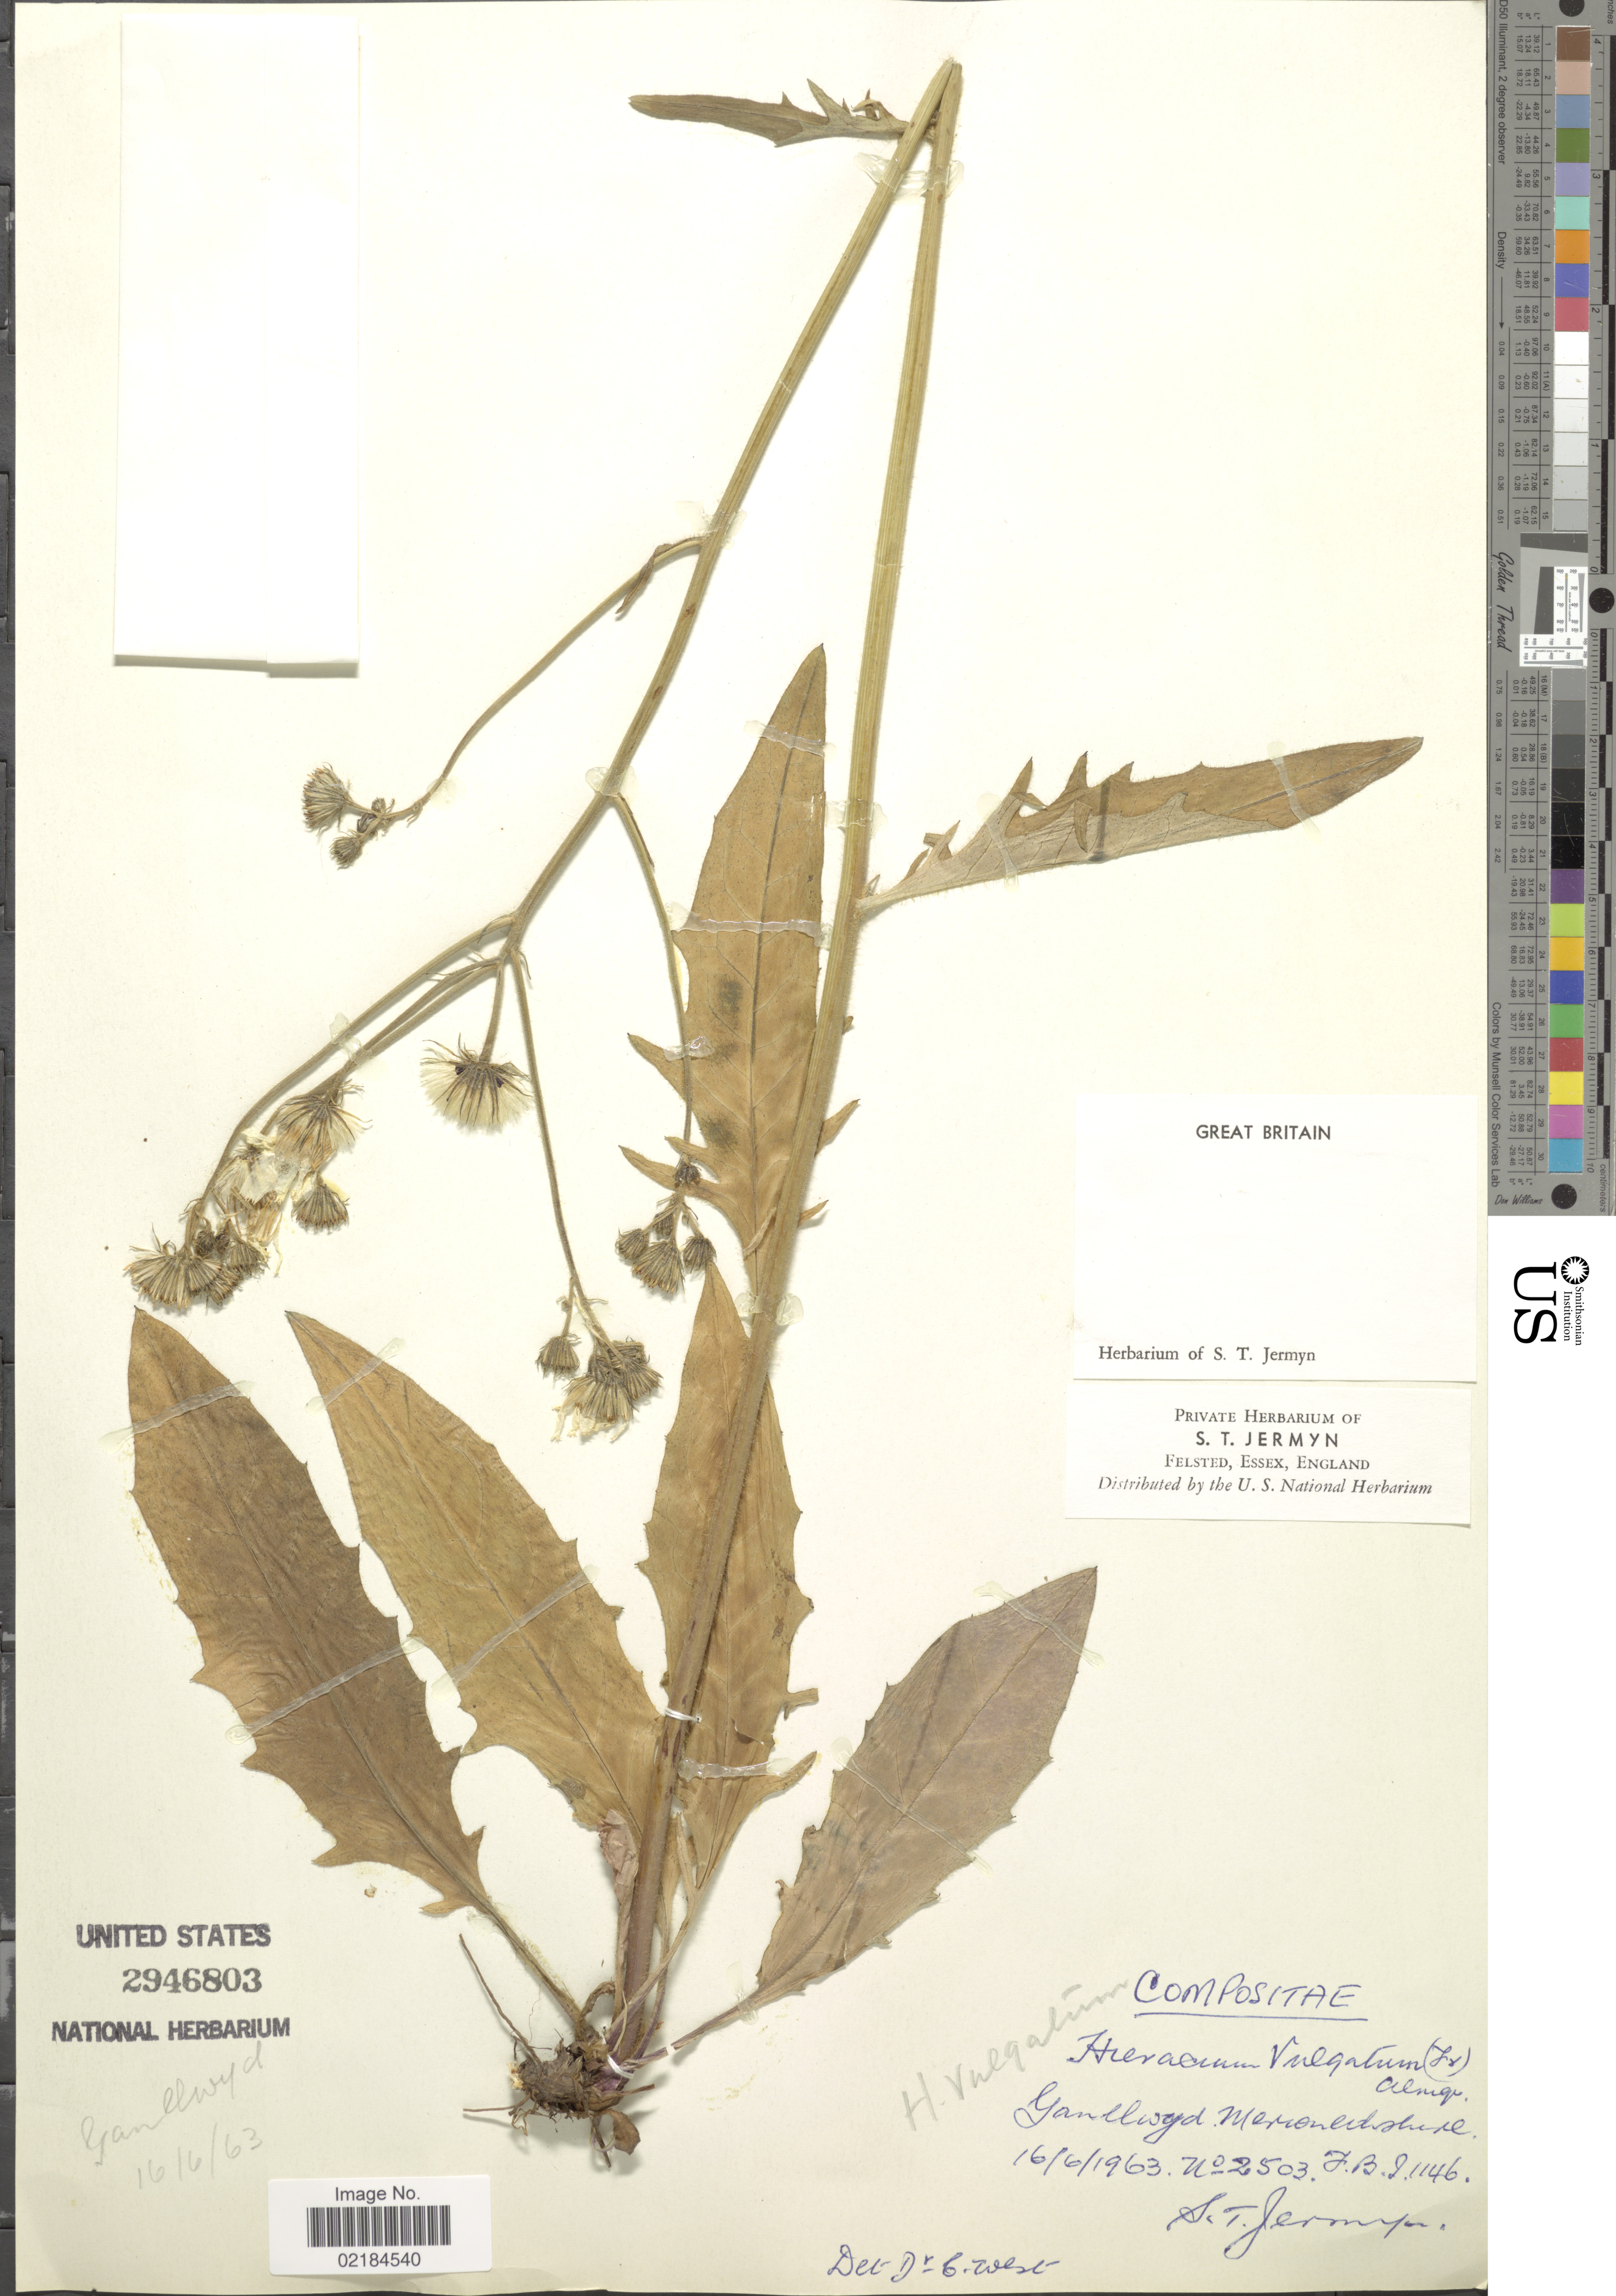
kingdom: Plantae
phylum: Tracheophyta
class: Magnoliopsida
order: Asterales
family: Asteraceae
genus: Hieracium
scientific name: Hieracium lachenalii subsp. cruenifolium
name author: (Dahlst. & Lübeck) Zahn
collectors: S. Jermyn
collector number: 2503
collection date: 1963-06-16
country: United Kingdom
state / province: Wales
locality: Ganllwyd, Merionethshire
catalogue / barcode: US 2946803